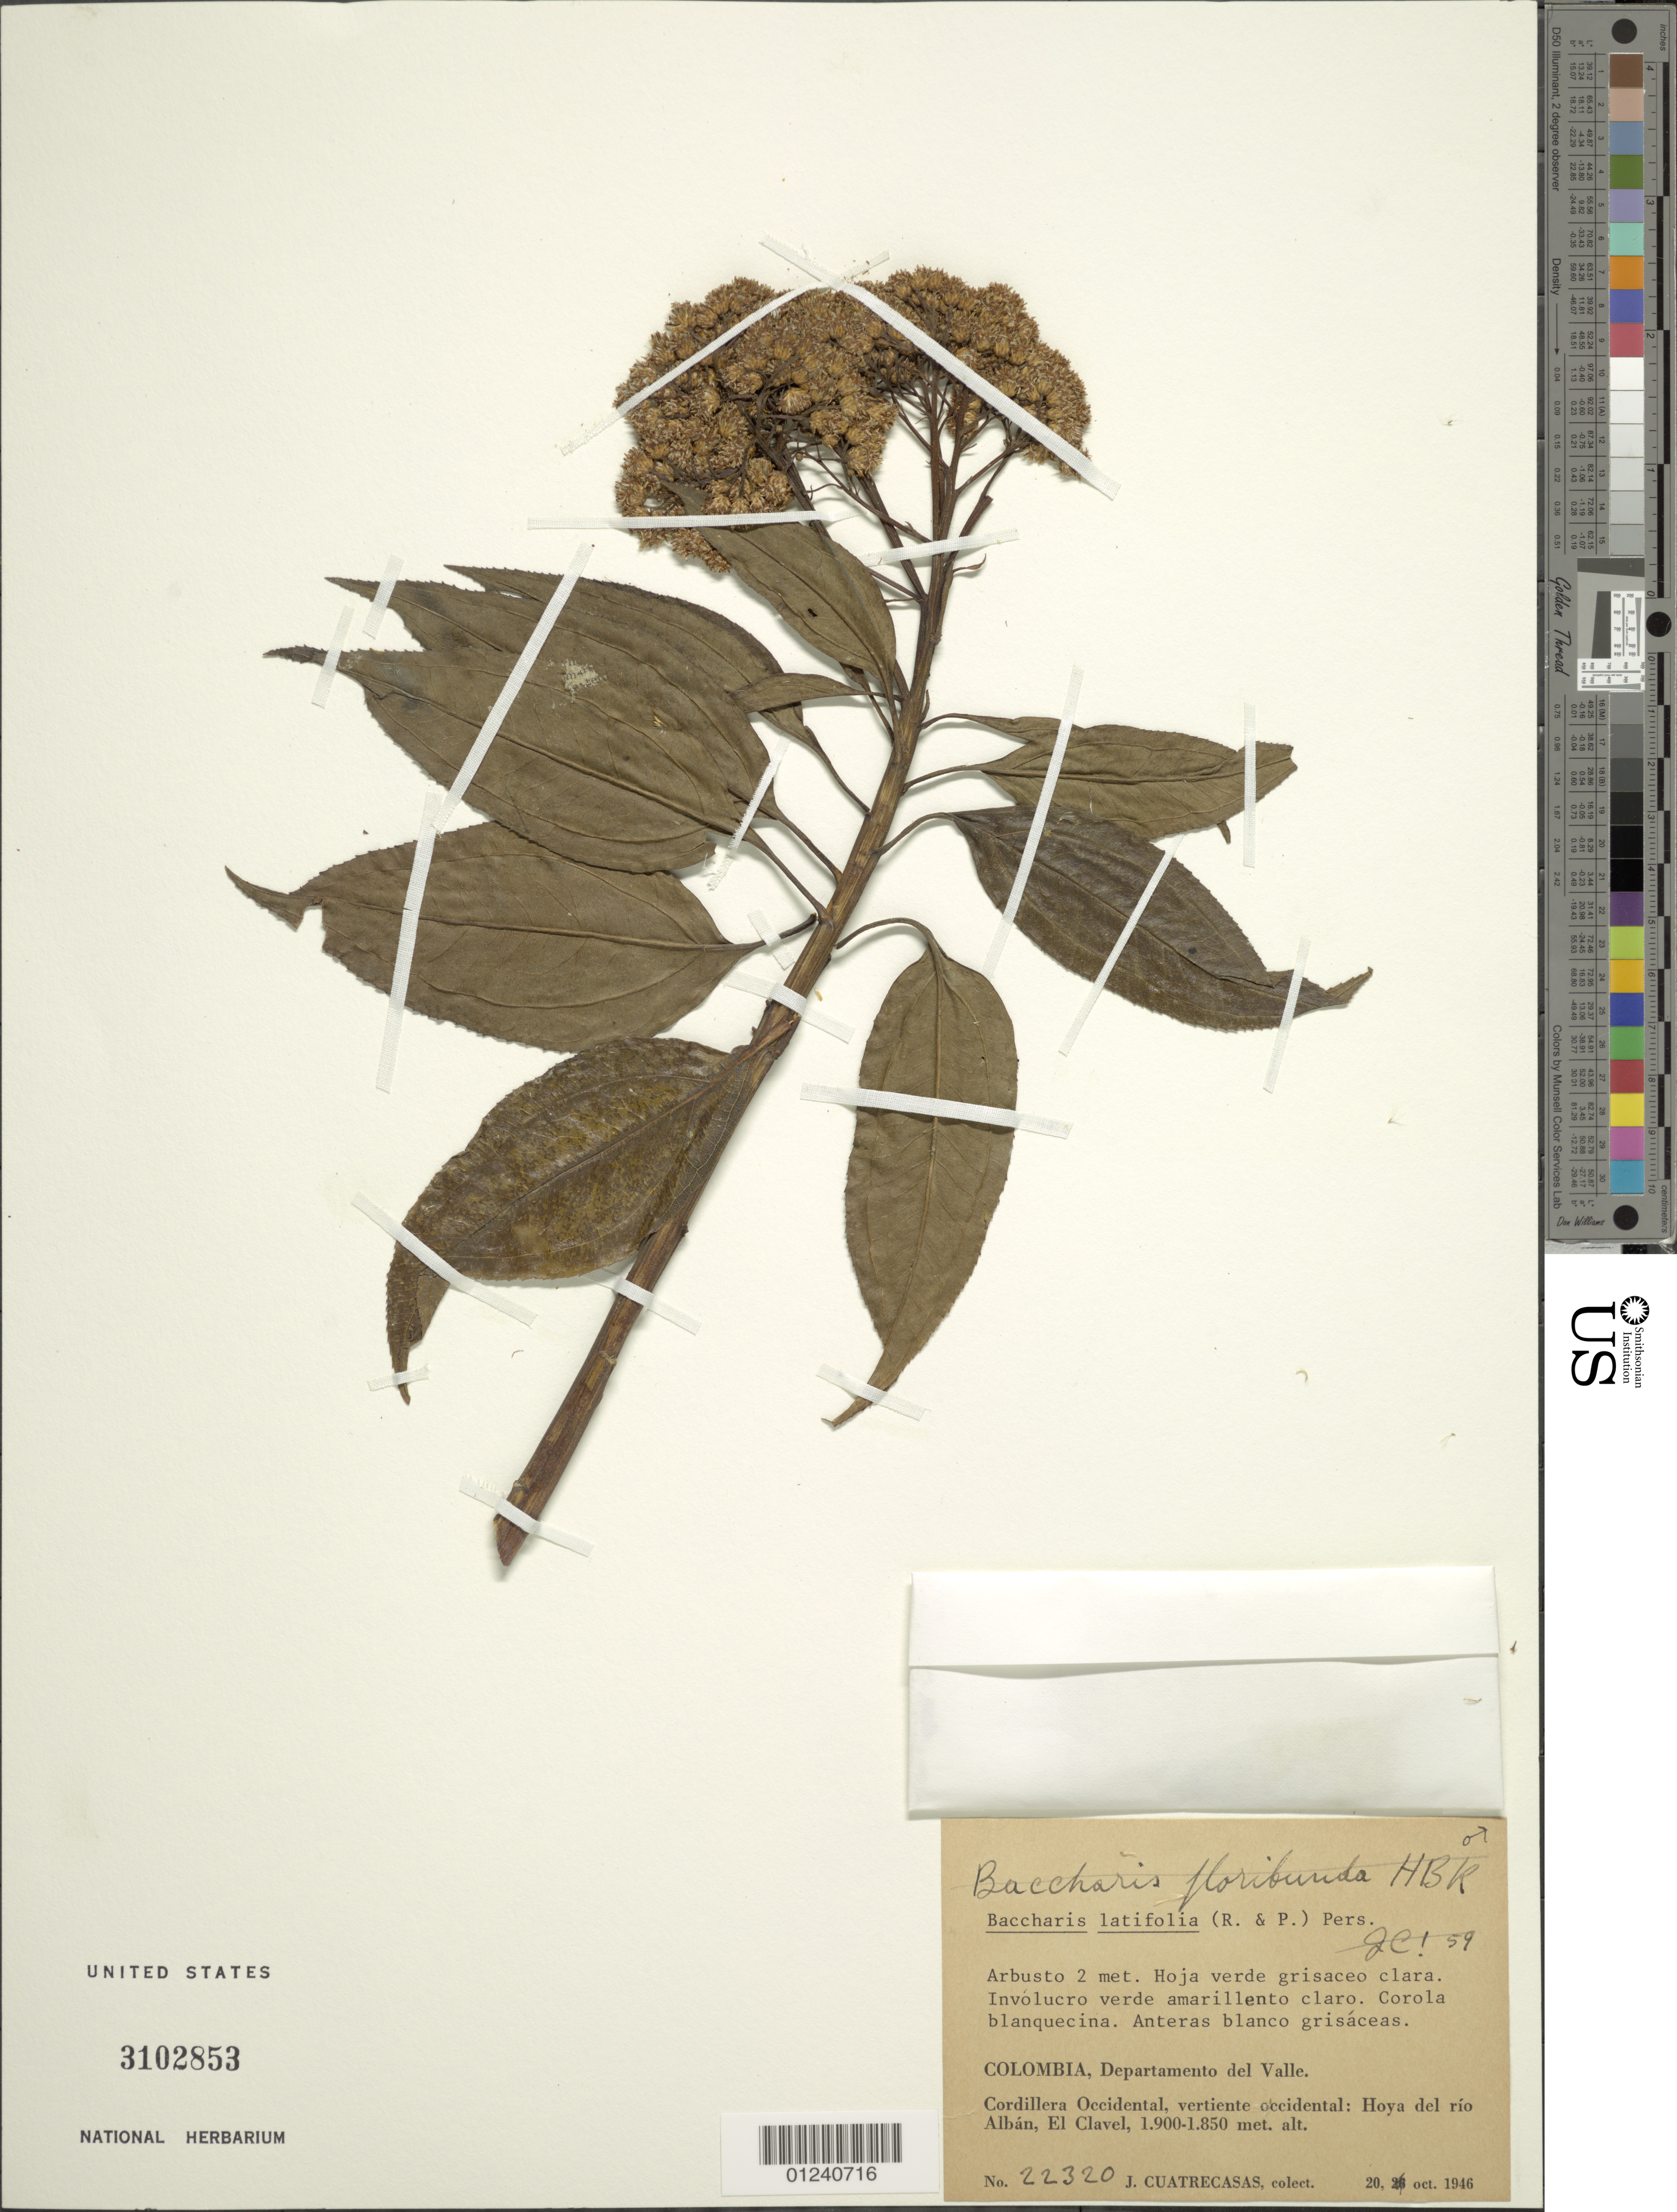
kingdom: Plantae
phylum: Tracheophyta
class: Magnoliopsida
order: Asterales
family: Asteraceae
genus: Baccharis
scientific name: Baccharis latifolia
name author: (Ruiz & Pav.) Pers.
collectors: J. Cuatrecasas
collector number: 22320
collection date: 1946-10-20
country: Colombia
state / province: Valle del Cauca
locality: Cordillera Occidental, vertiente occidental: Hoya del rio Alban, El Clavel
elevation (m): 1850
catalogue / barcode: US 3102853